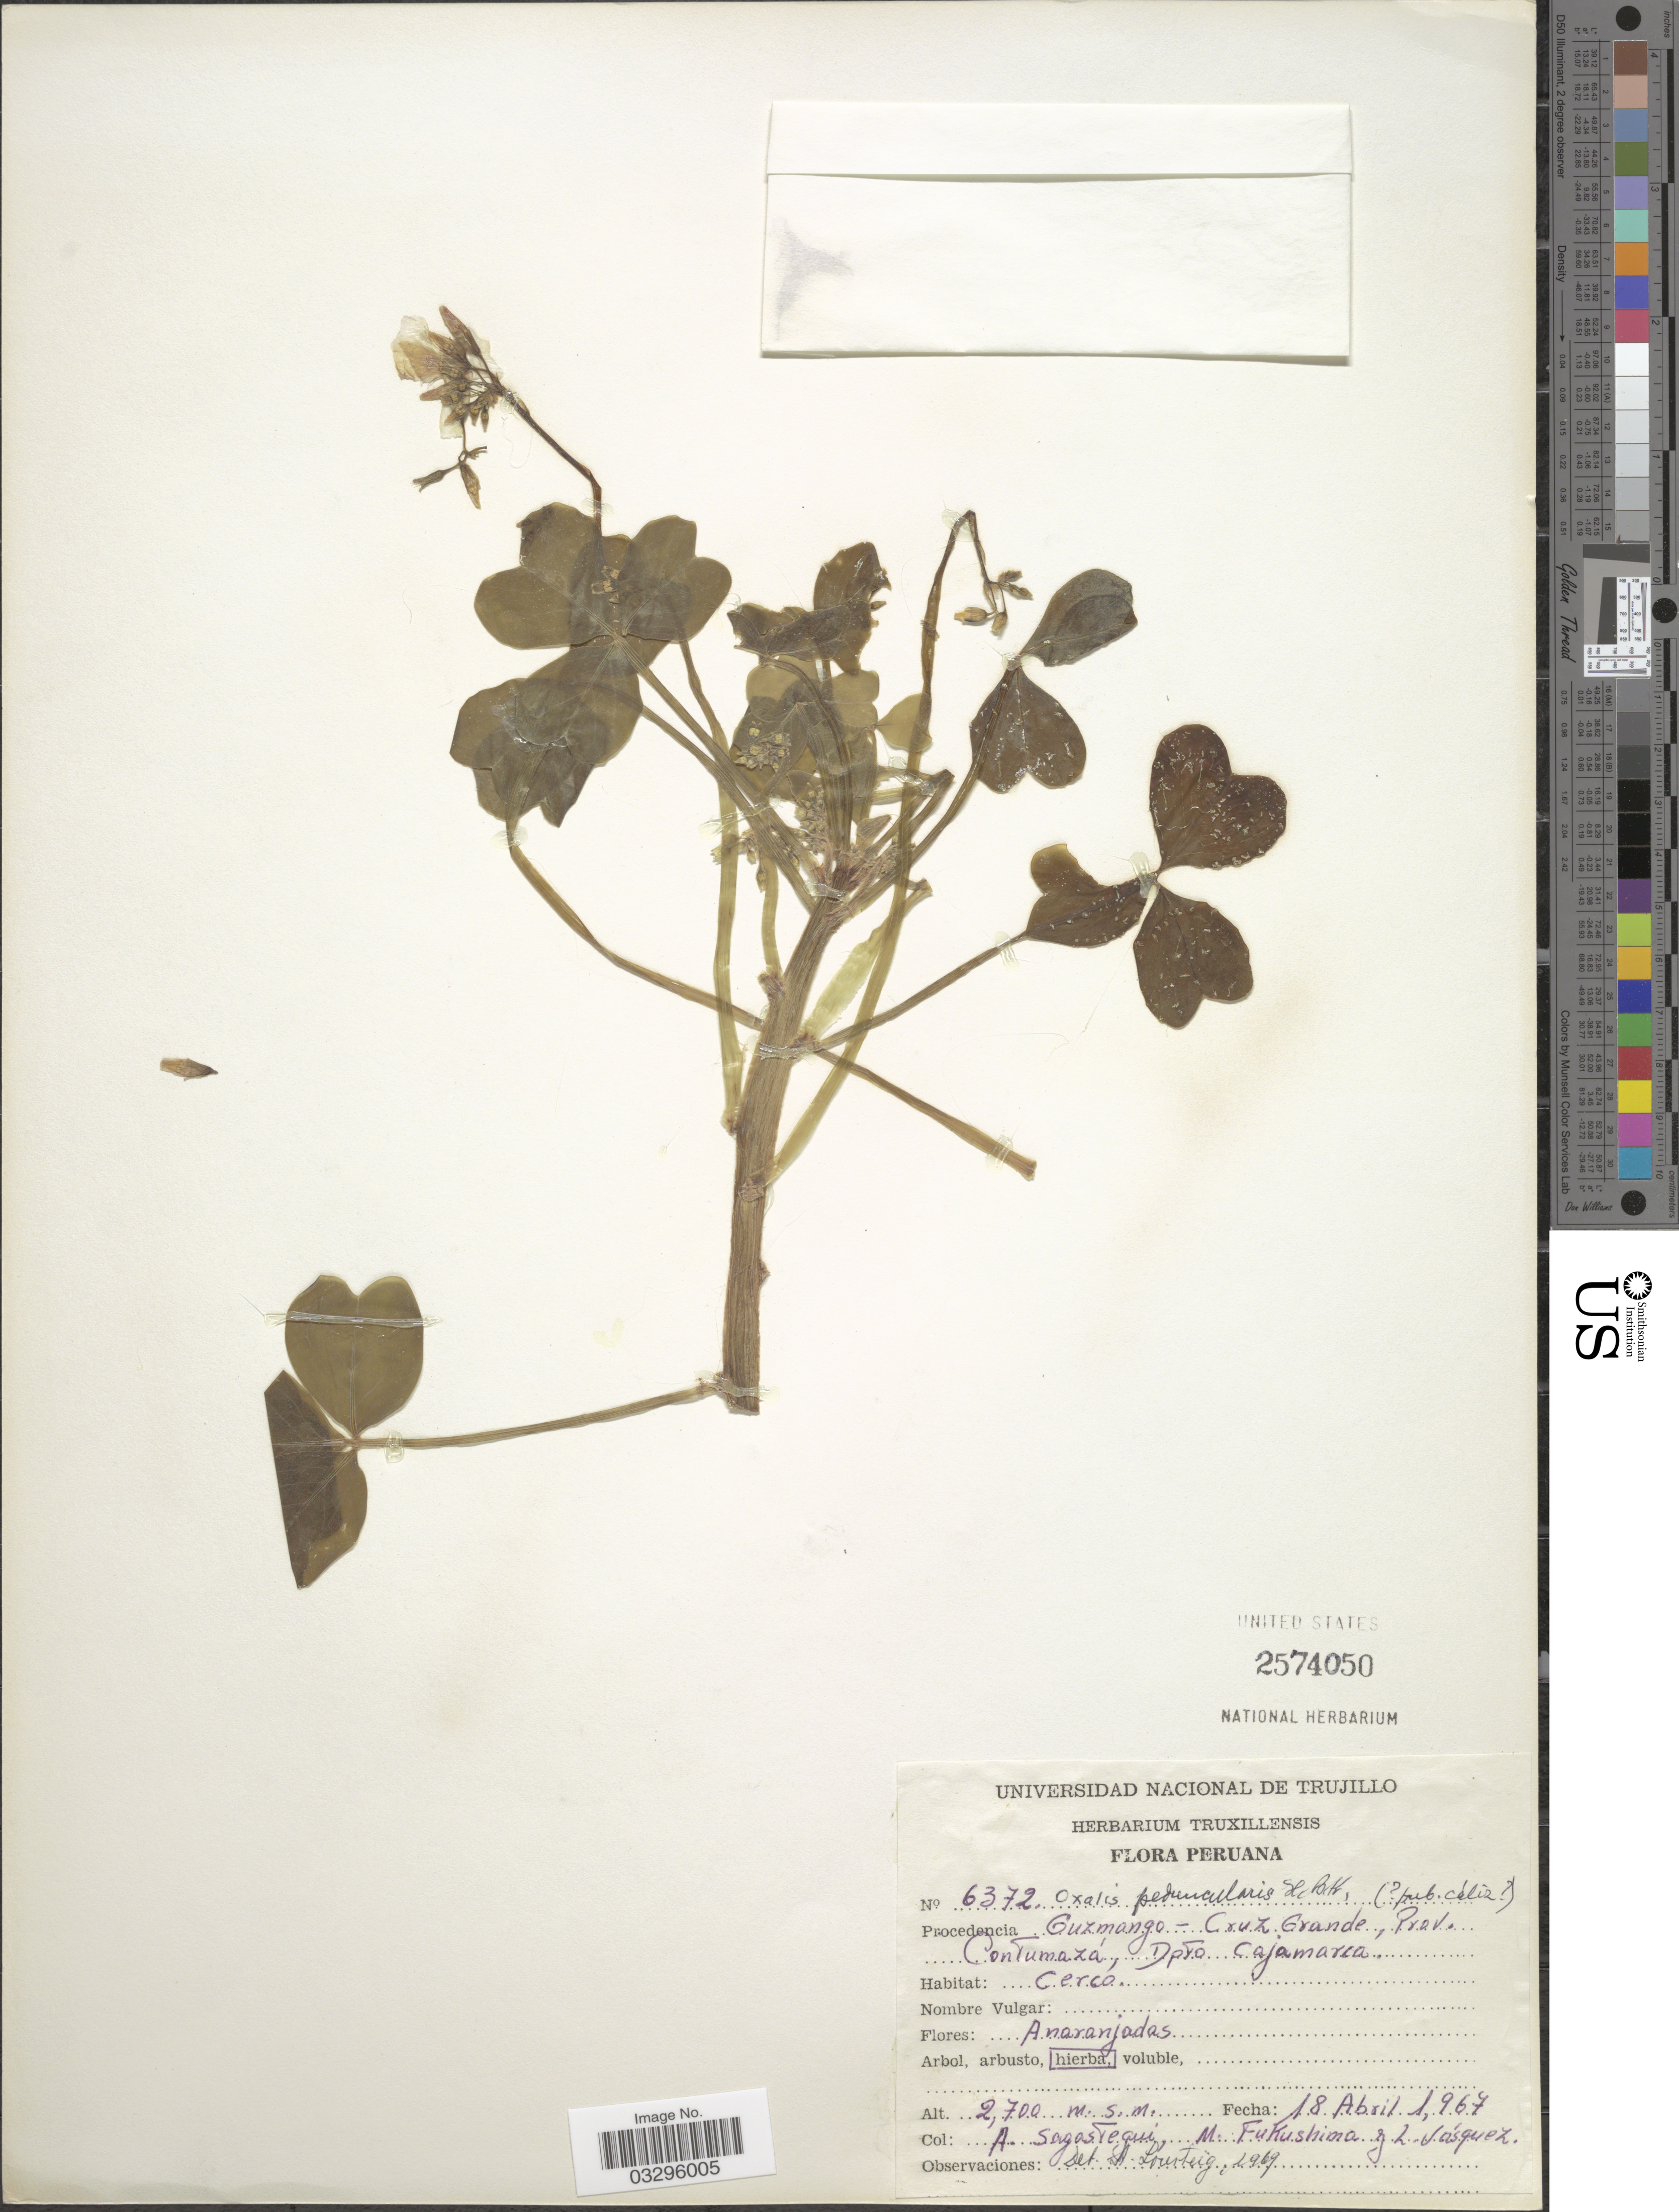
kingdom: Plantae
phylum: Tracheophyta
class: Magnoliopsida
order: Oxalidales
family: Oxalidaceae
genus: Oxalis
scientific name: Oxalis peduncularis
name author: Kunth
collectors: A. Sagastegui, M. Fukushima & L. Vasquez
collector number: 6372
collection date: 1967-04-18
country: Peru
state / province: Cajamarca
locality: Procedencia Guzmango-Cruz Grande, Prov. Contumazá, Dpto. Cajamarca.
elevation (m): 2700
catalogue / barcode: US 2574050